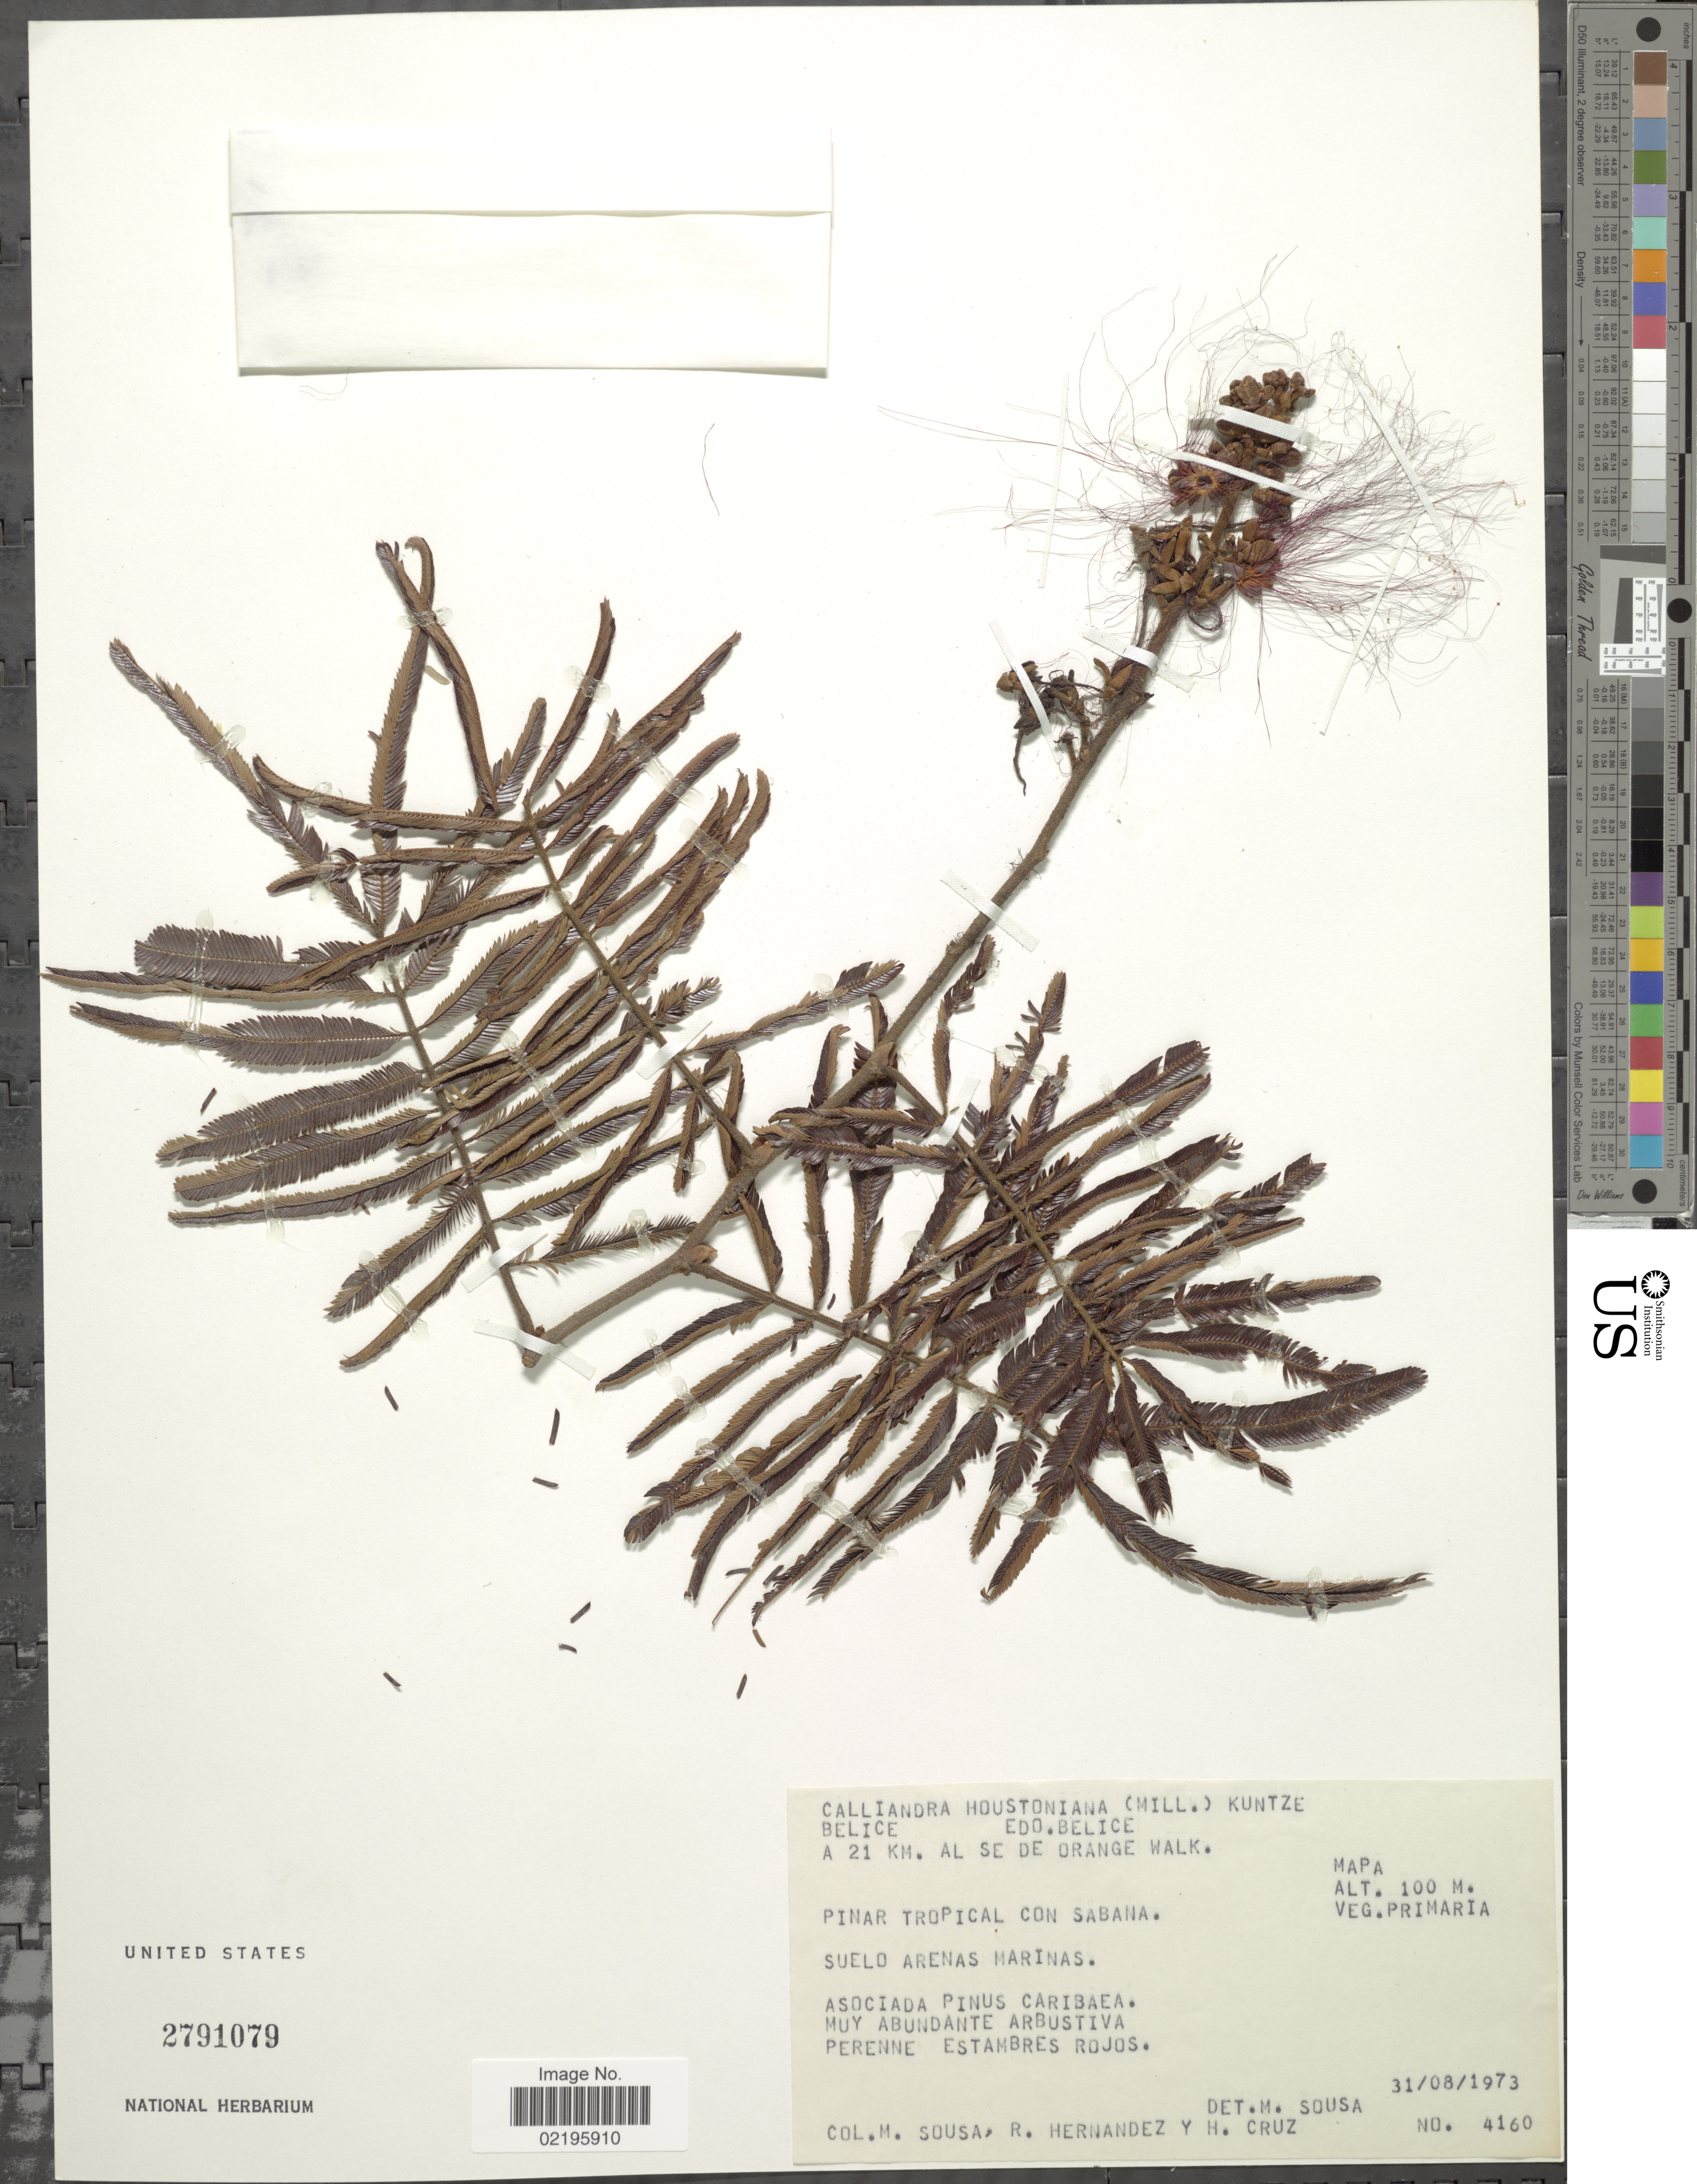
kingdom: Plantae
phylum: Tracheophyta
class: Magnoliopsida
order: Fabales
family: Fabaceae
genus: Calliandra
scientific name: Calliandra houstoniana var. anomala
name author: (Kunth) Barneby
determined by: Strong, Mark T., (BOT), Smithsonian Institution - National Museum of Natural History (UNITED STATES)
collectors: M. Sousa, R. Hernandez M. & H. Cruz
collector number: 4160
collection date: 1973-08-31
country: Belize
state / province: Belize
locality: A 21 km al SE de Orange Walk, Pinar Tropical Con Sabina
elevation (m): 100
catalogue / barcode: US 2791079